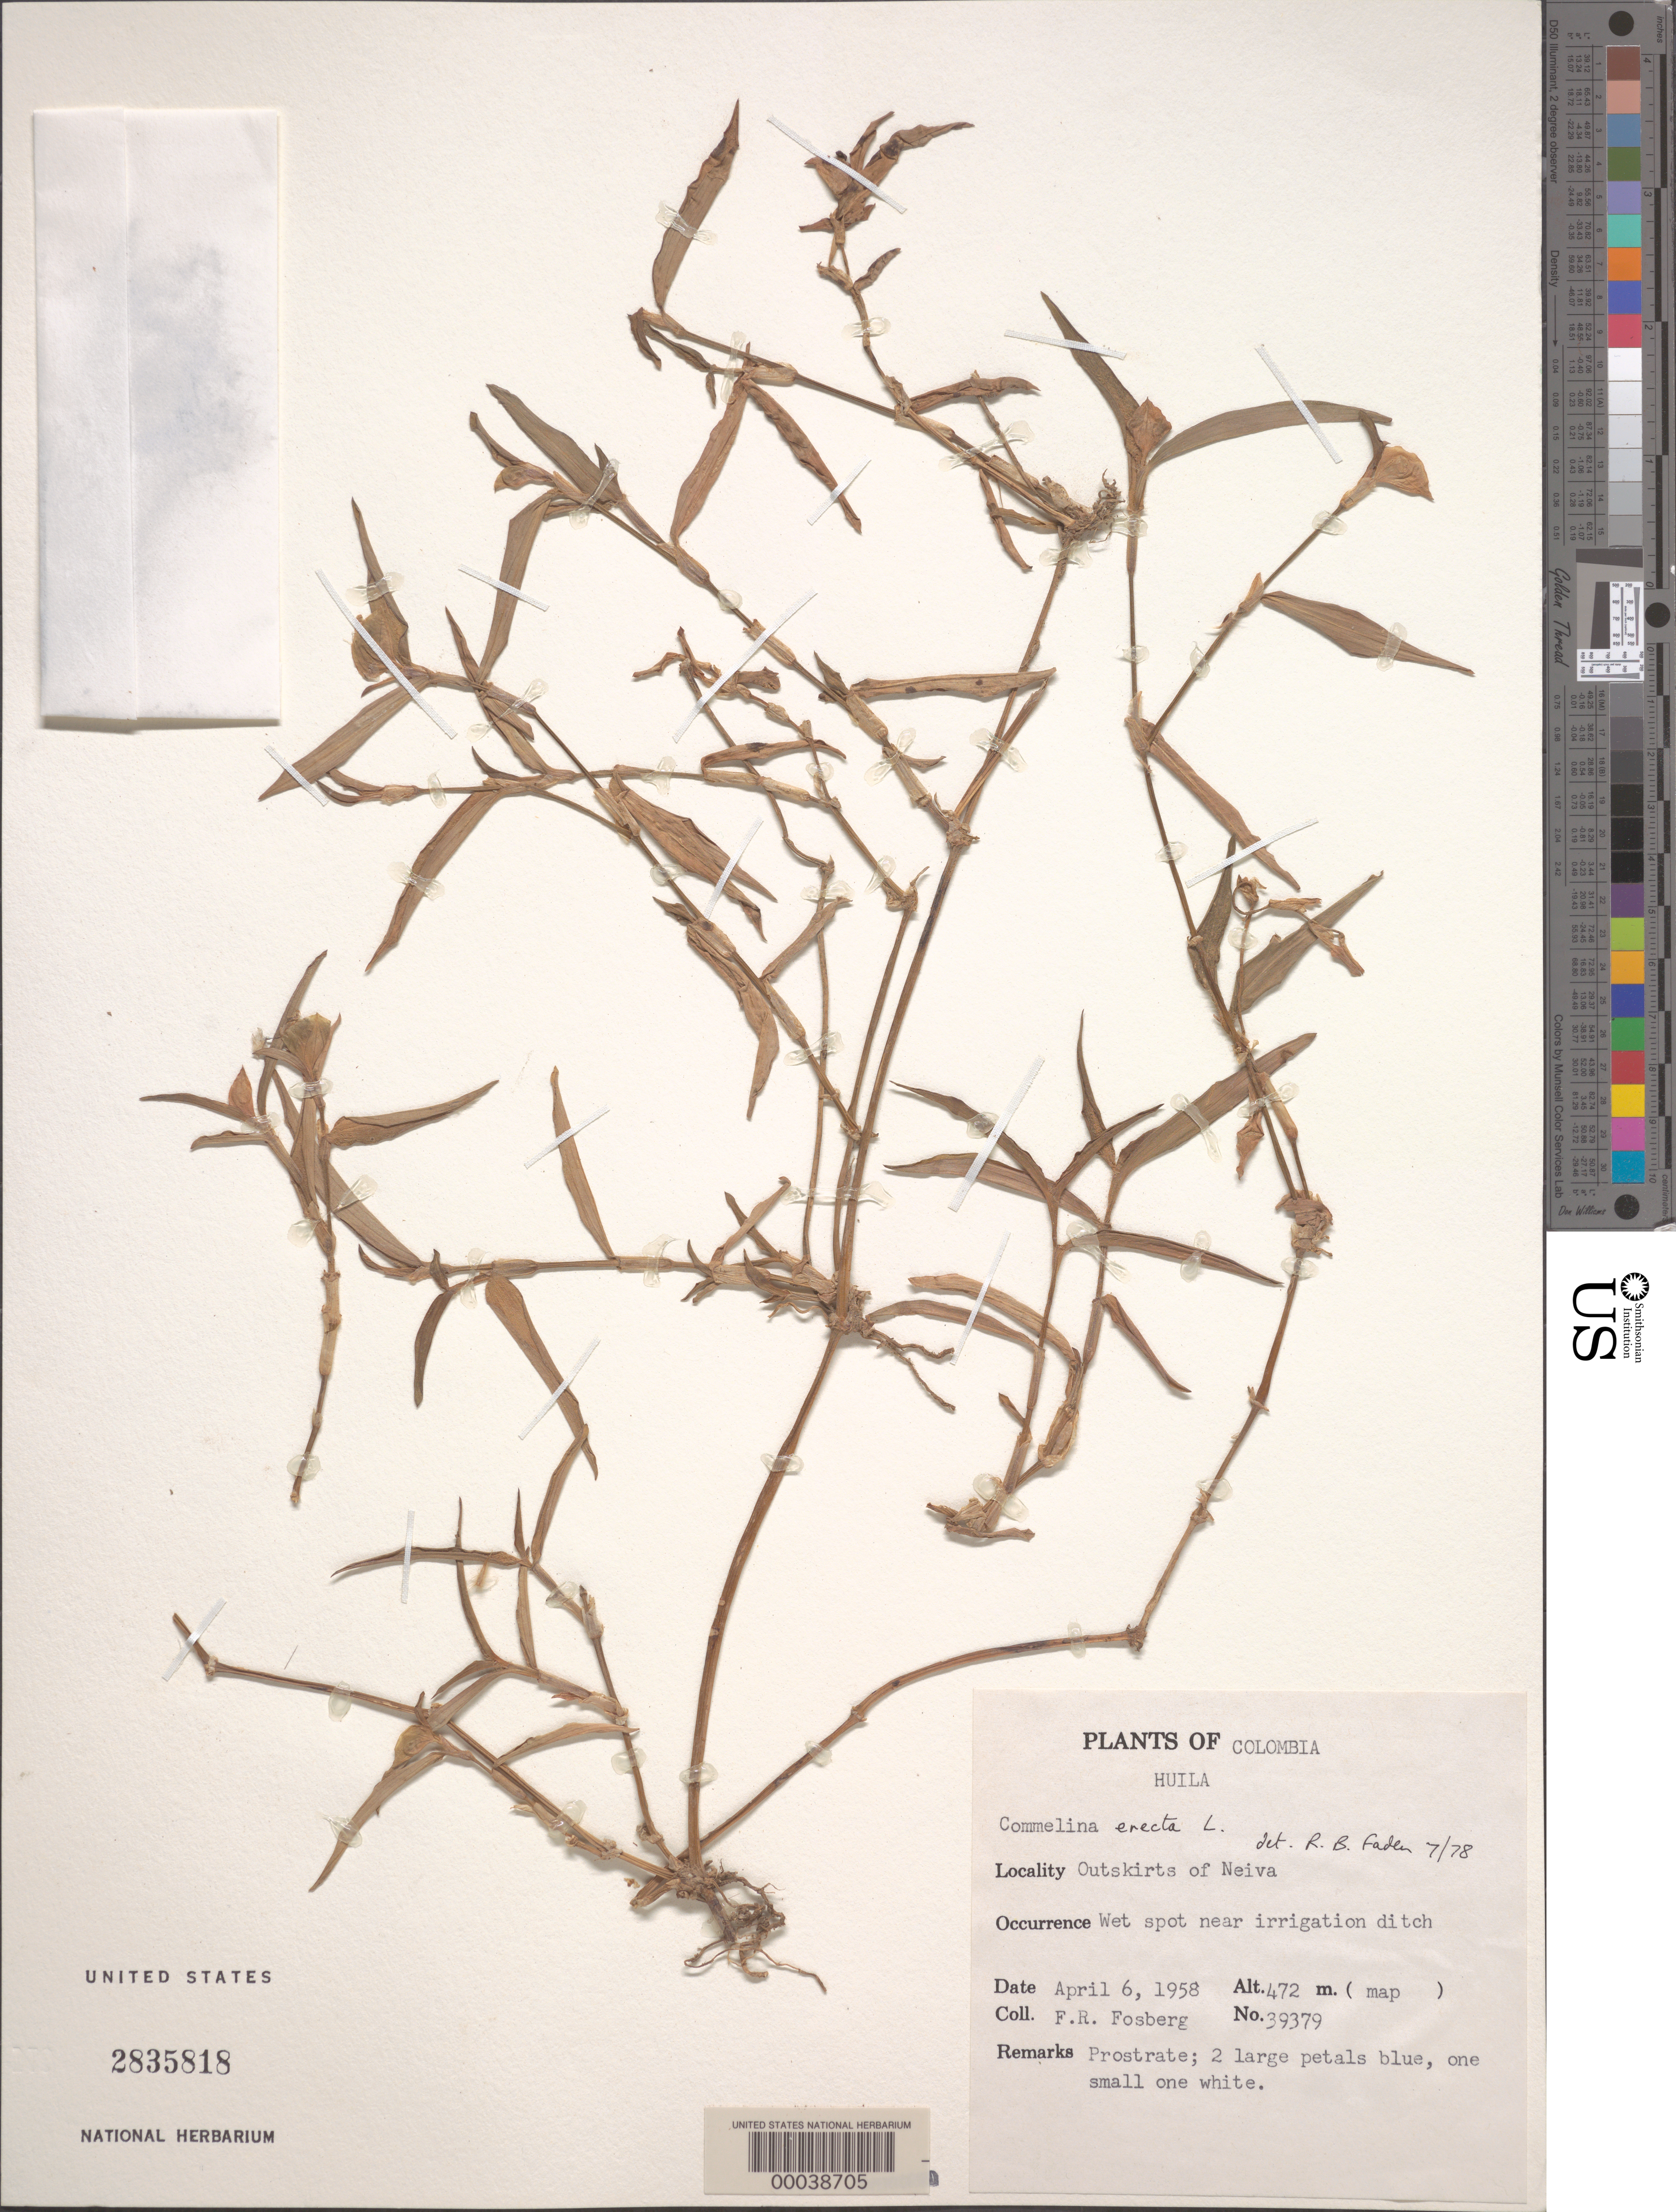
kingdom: Plantae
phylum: Tracheophyta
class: Liliopsida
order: Commelinales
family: Commelinaceae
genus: Commelina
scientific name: Commelina erecta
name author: L.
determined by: Faden, Robert B., (US), Smithsonian Institution - National Museum of Natural History (UNITED STATES)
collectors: F. R. Fosberg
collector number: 39379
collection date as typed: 06 Apr 1958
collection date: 1958-04-06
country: Colombia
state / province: Huila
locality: Outskirts of Neiva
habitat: Wet soil; near irrigation ditch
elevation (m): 472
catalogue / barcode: US 2835818